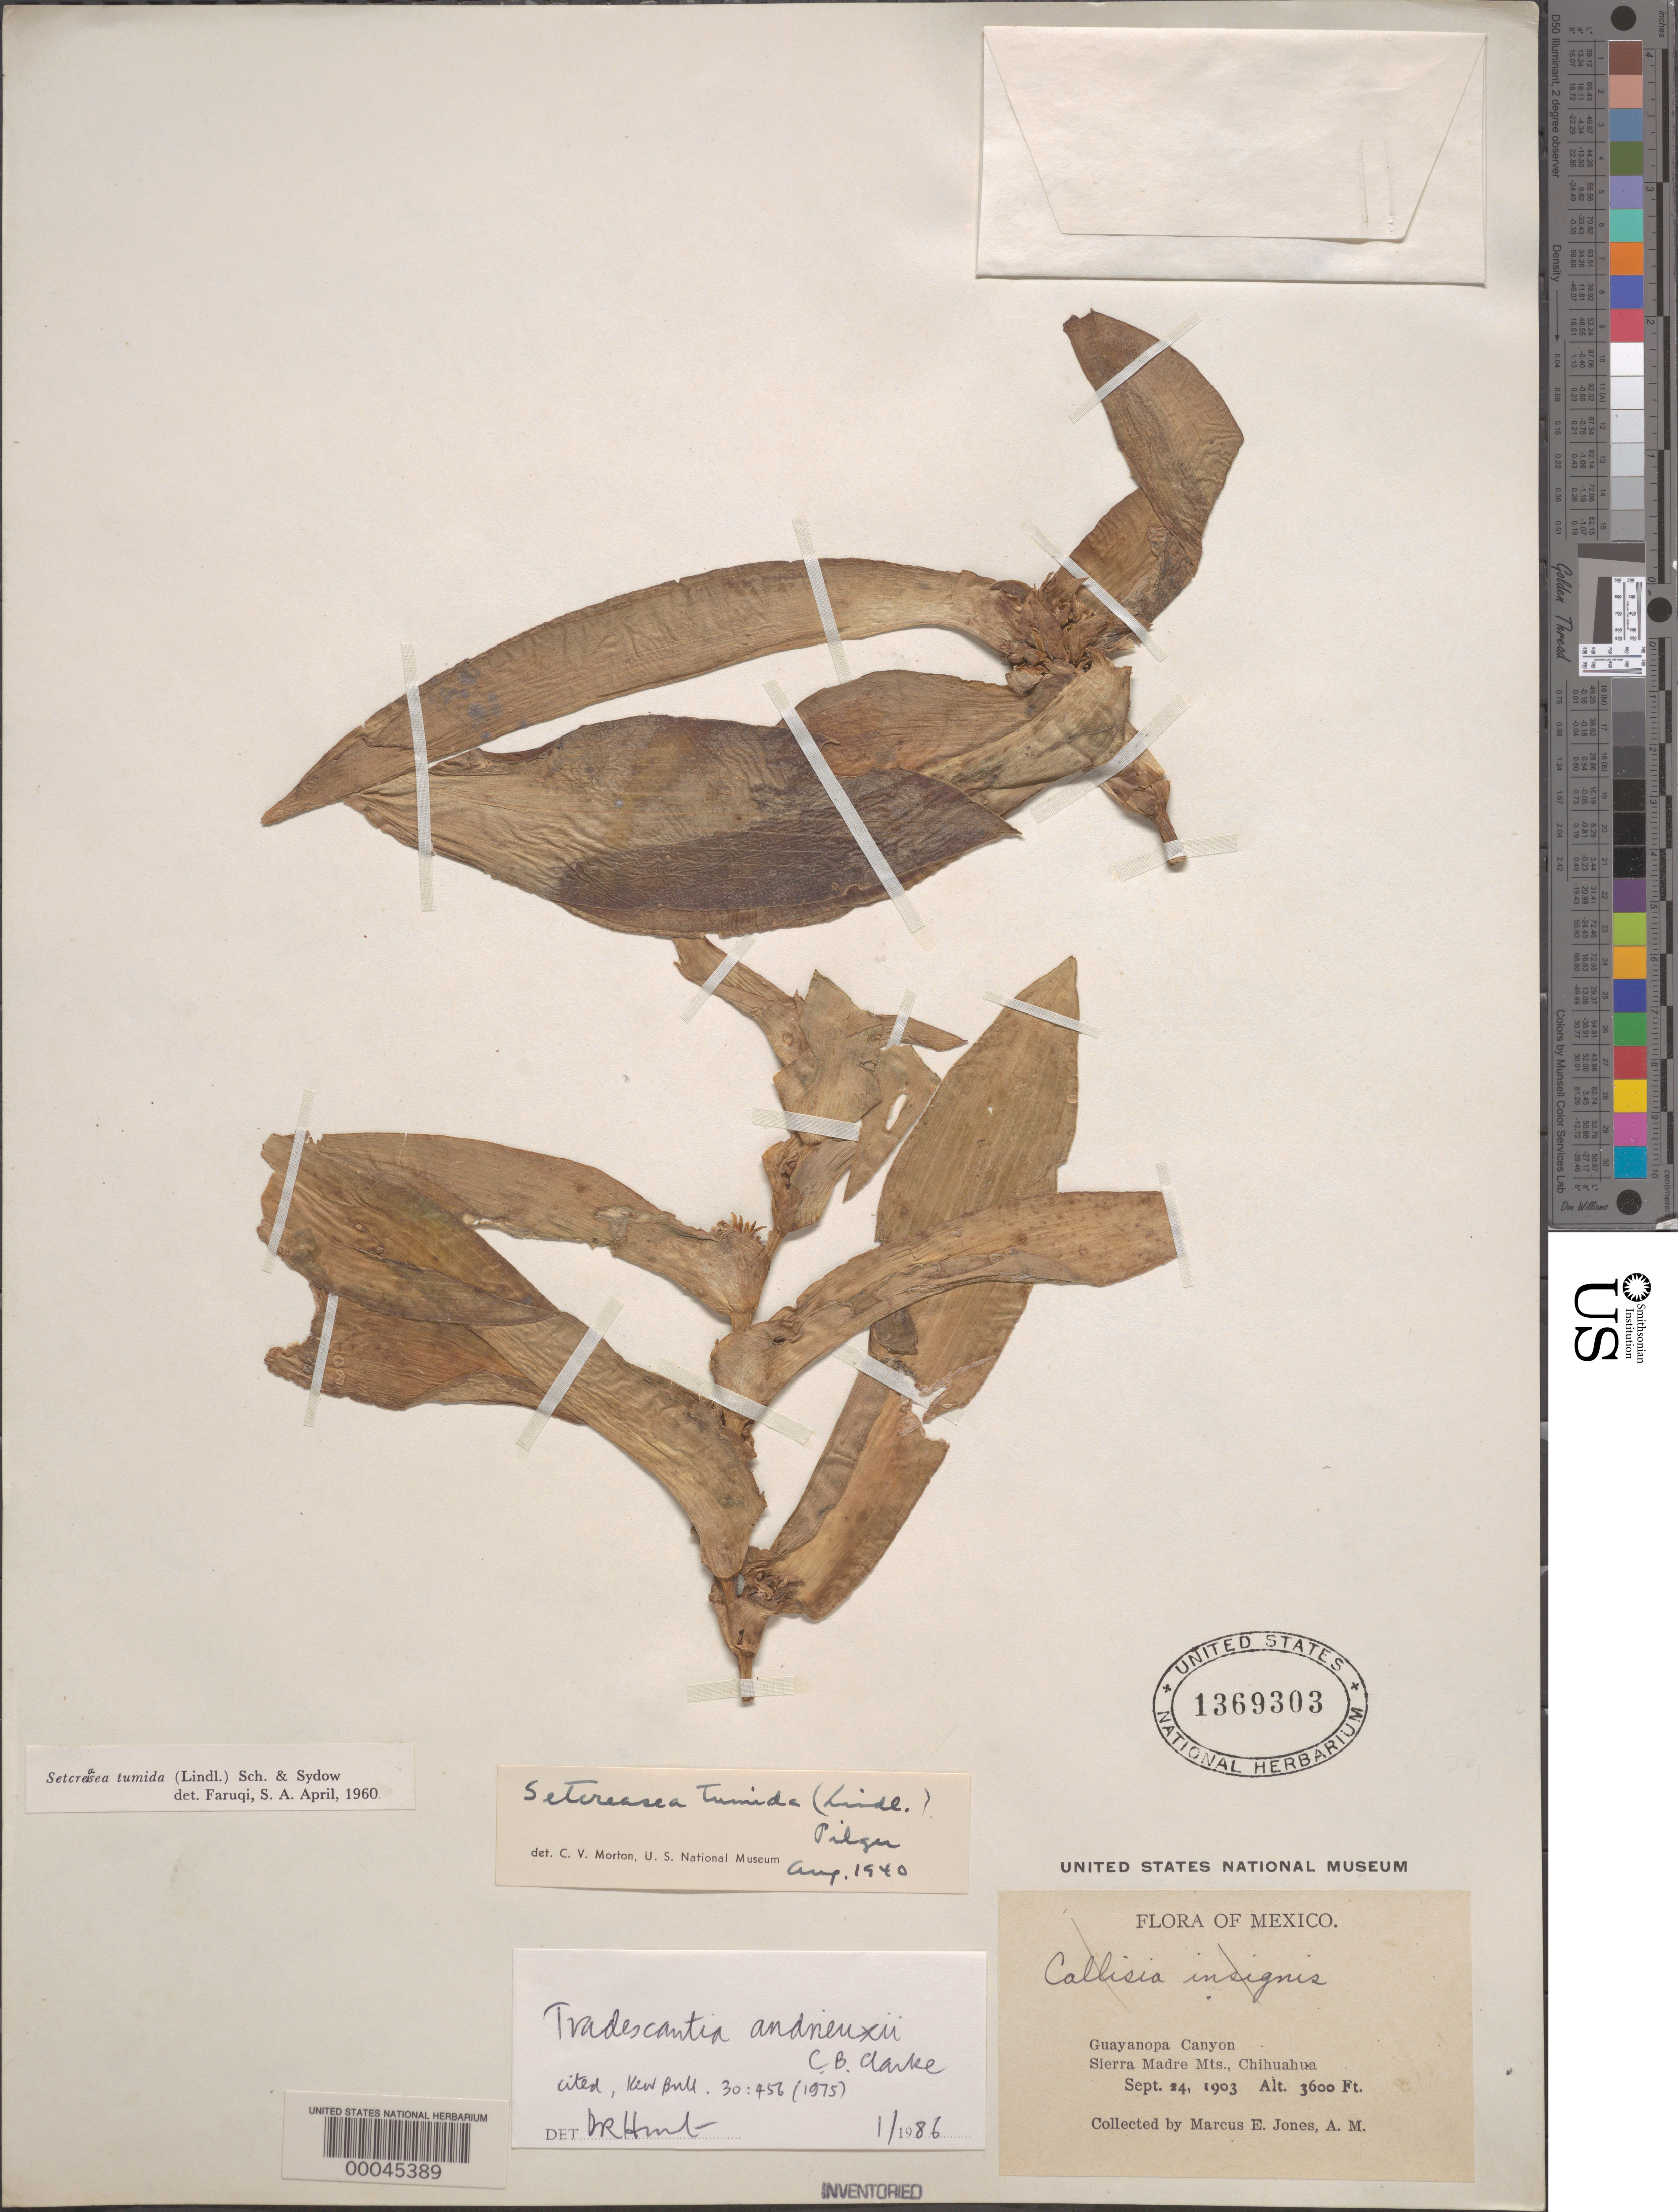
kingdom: Plantae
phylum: Tracheophyta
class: Liliopsida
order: Commelinales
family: Commelinaceae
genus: Tradescantia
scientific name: Tradescantia andrieuxii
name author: C.B. Clarke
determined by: Hunt, D. R.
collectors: M. E. Jones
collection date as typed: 24 Sep 1903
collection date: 1903-09-24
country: Mexico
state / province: Chihuahua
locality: Guayanopa Canyon, Sierra Madre Mtns.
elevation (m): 1098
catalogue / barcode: US 1369303